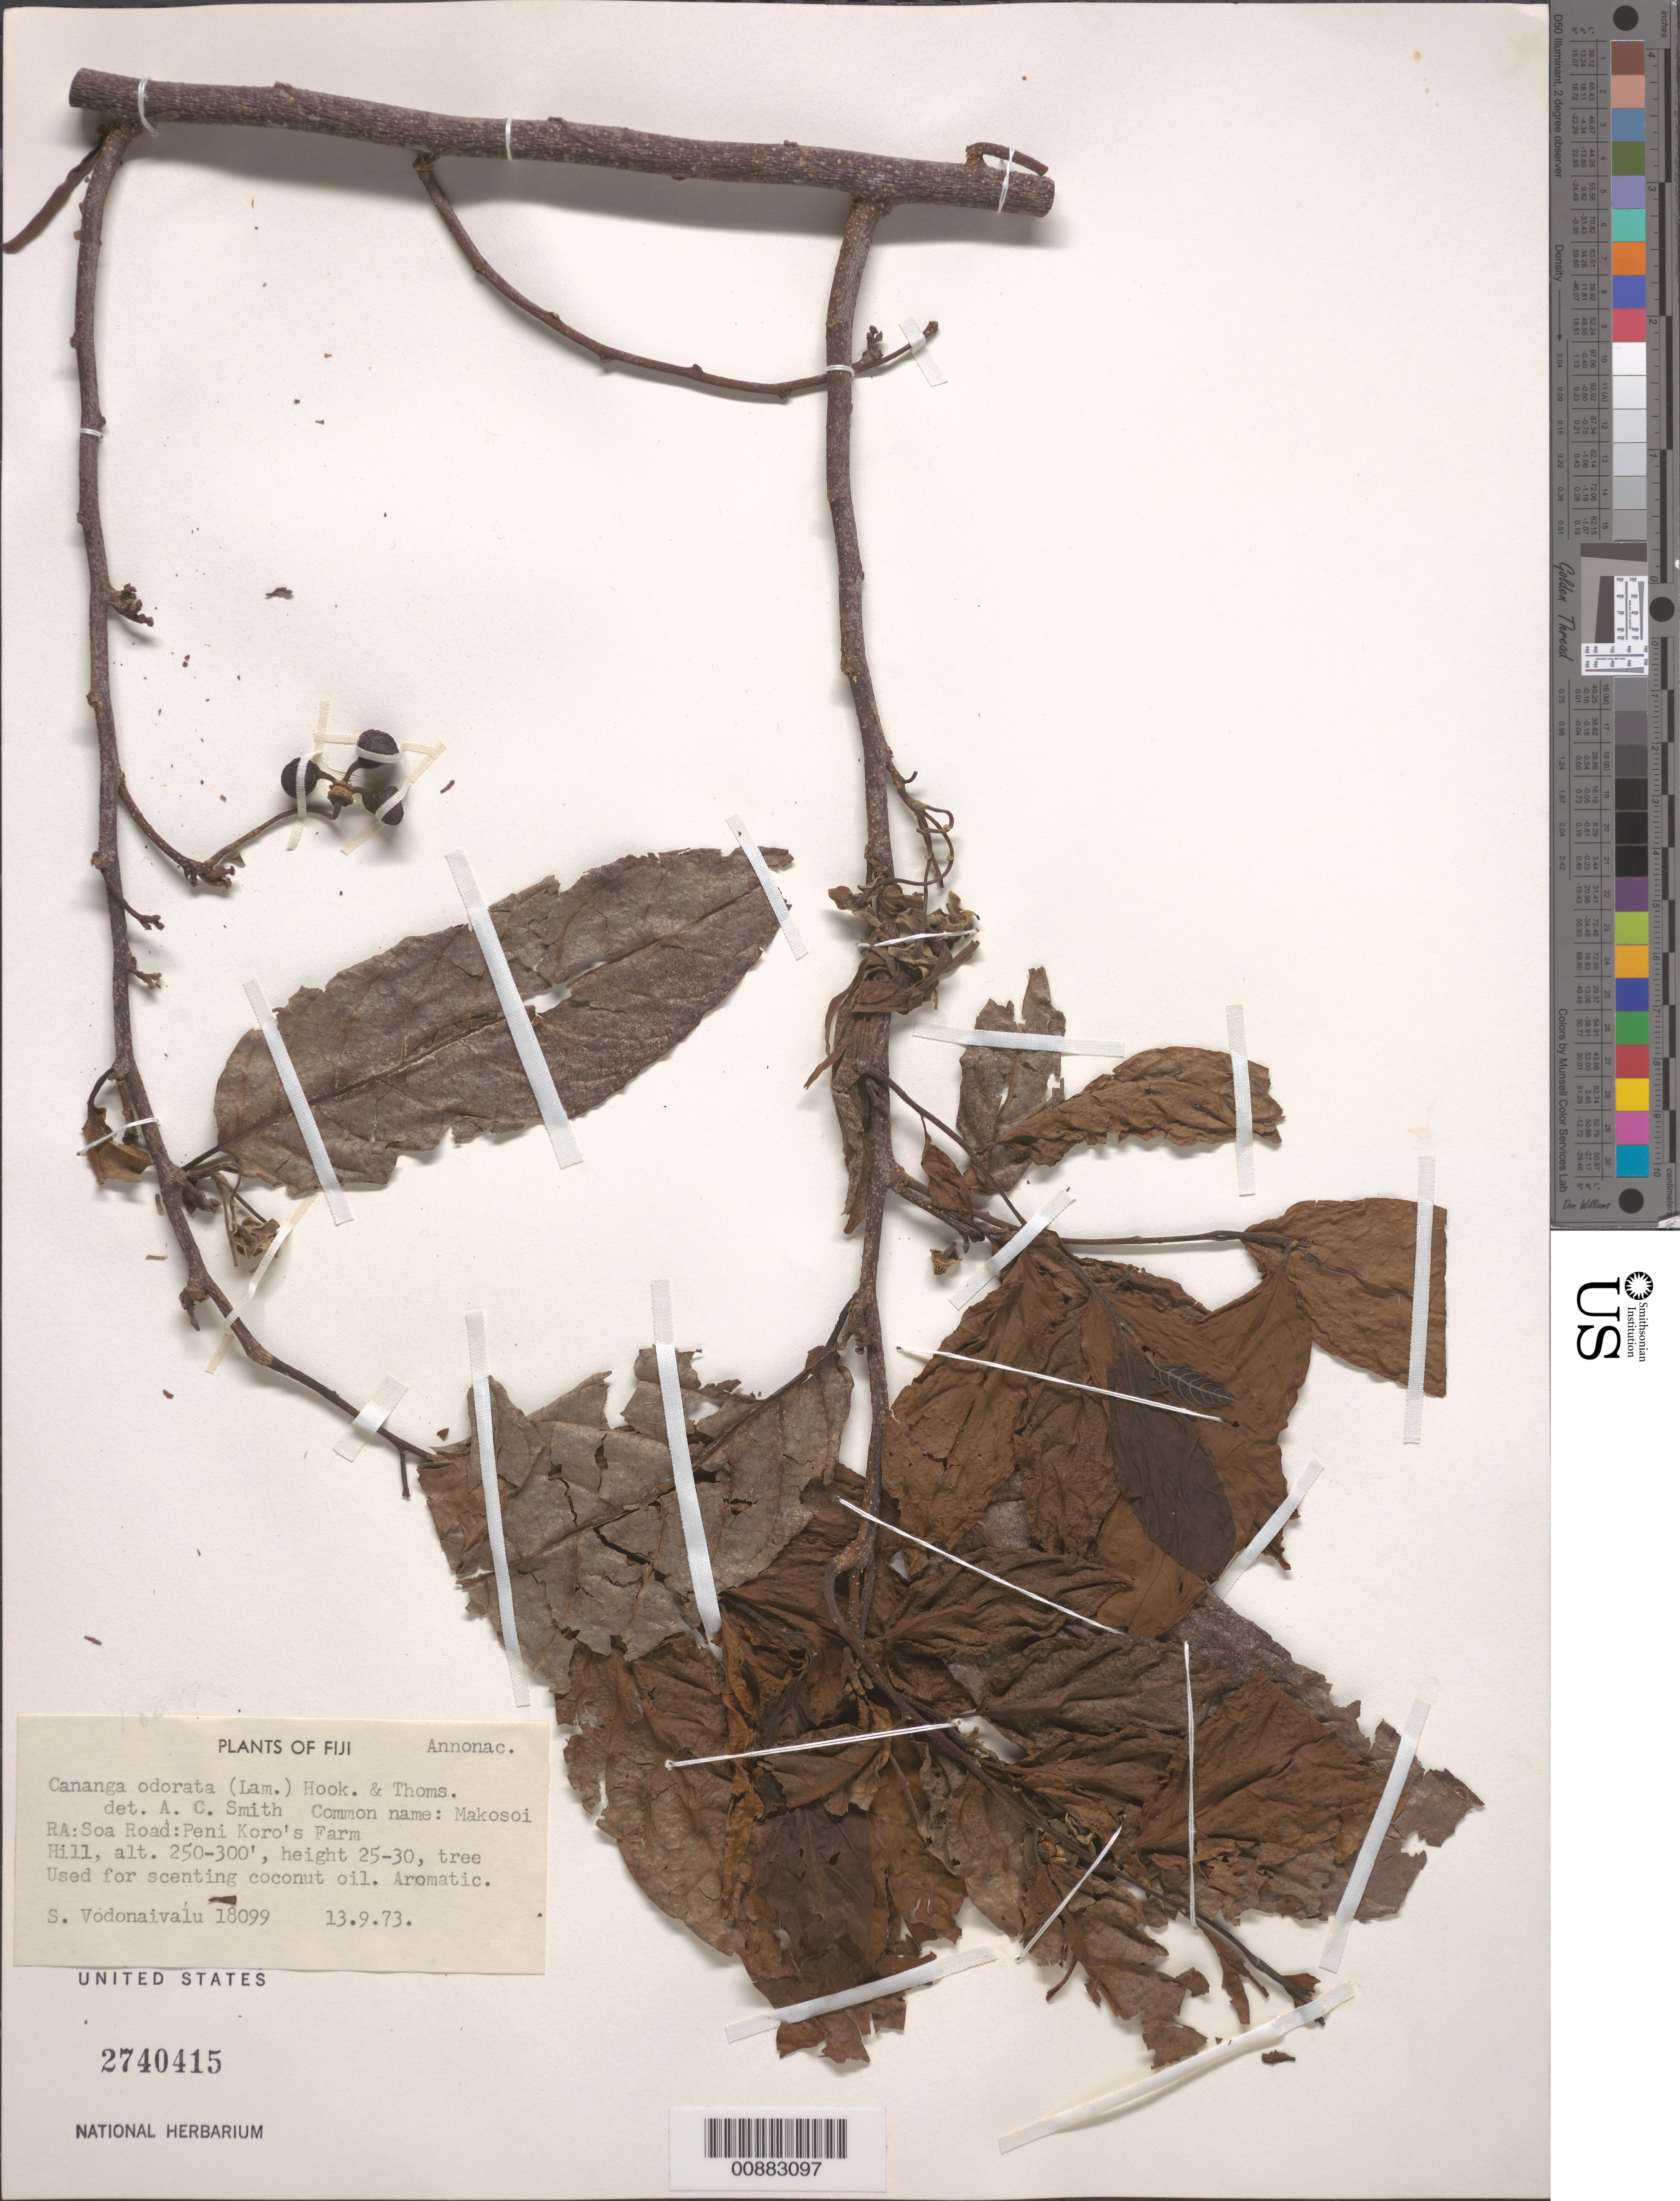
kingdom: Plantae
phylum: Tracheophyta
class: Magnoliopsida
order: Magnoliales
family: Annonaceae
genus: Cananga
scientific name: Cananga odorata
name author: (Lam.) Hook. f. & Thomson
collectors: S. Vodonaivalu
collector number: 18099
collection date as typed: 13 Sep 1973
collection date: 1973-09-13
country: Fiji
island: Vatu-i-Ra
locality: Ra: Soa Road; Peni Koro's farm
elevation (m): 76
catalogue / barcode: US 2740415